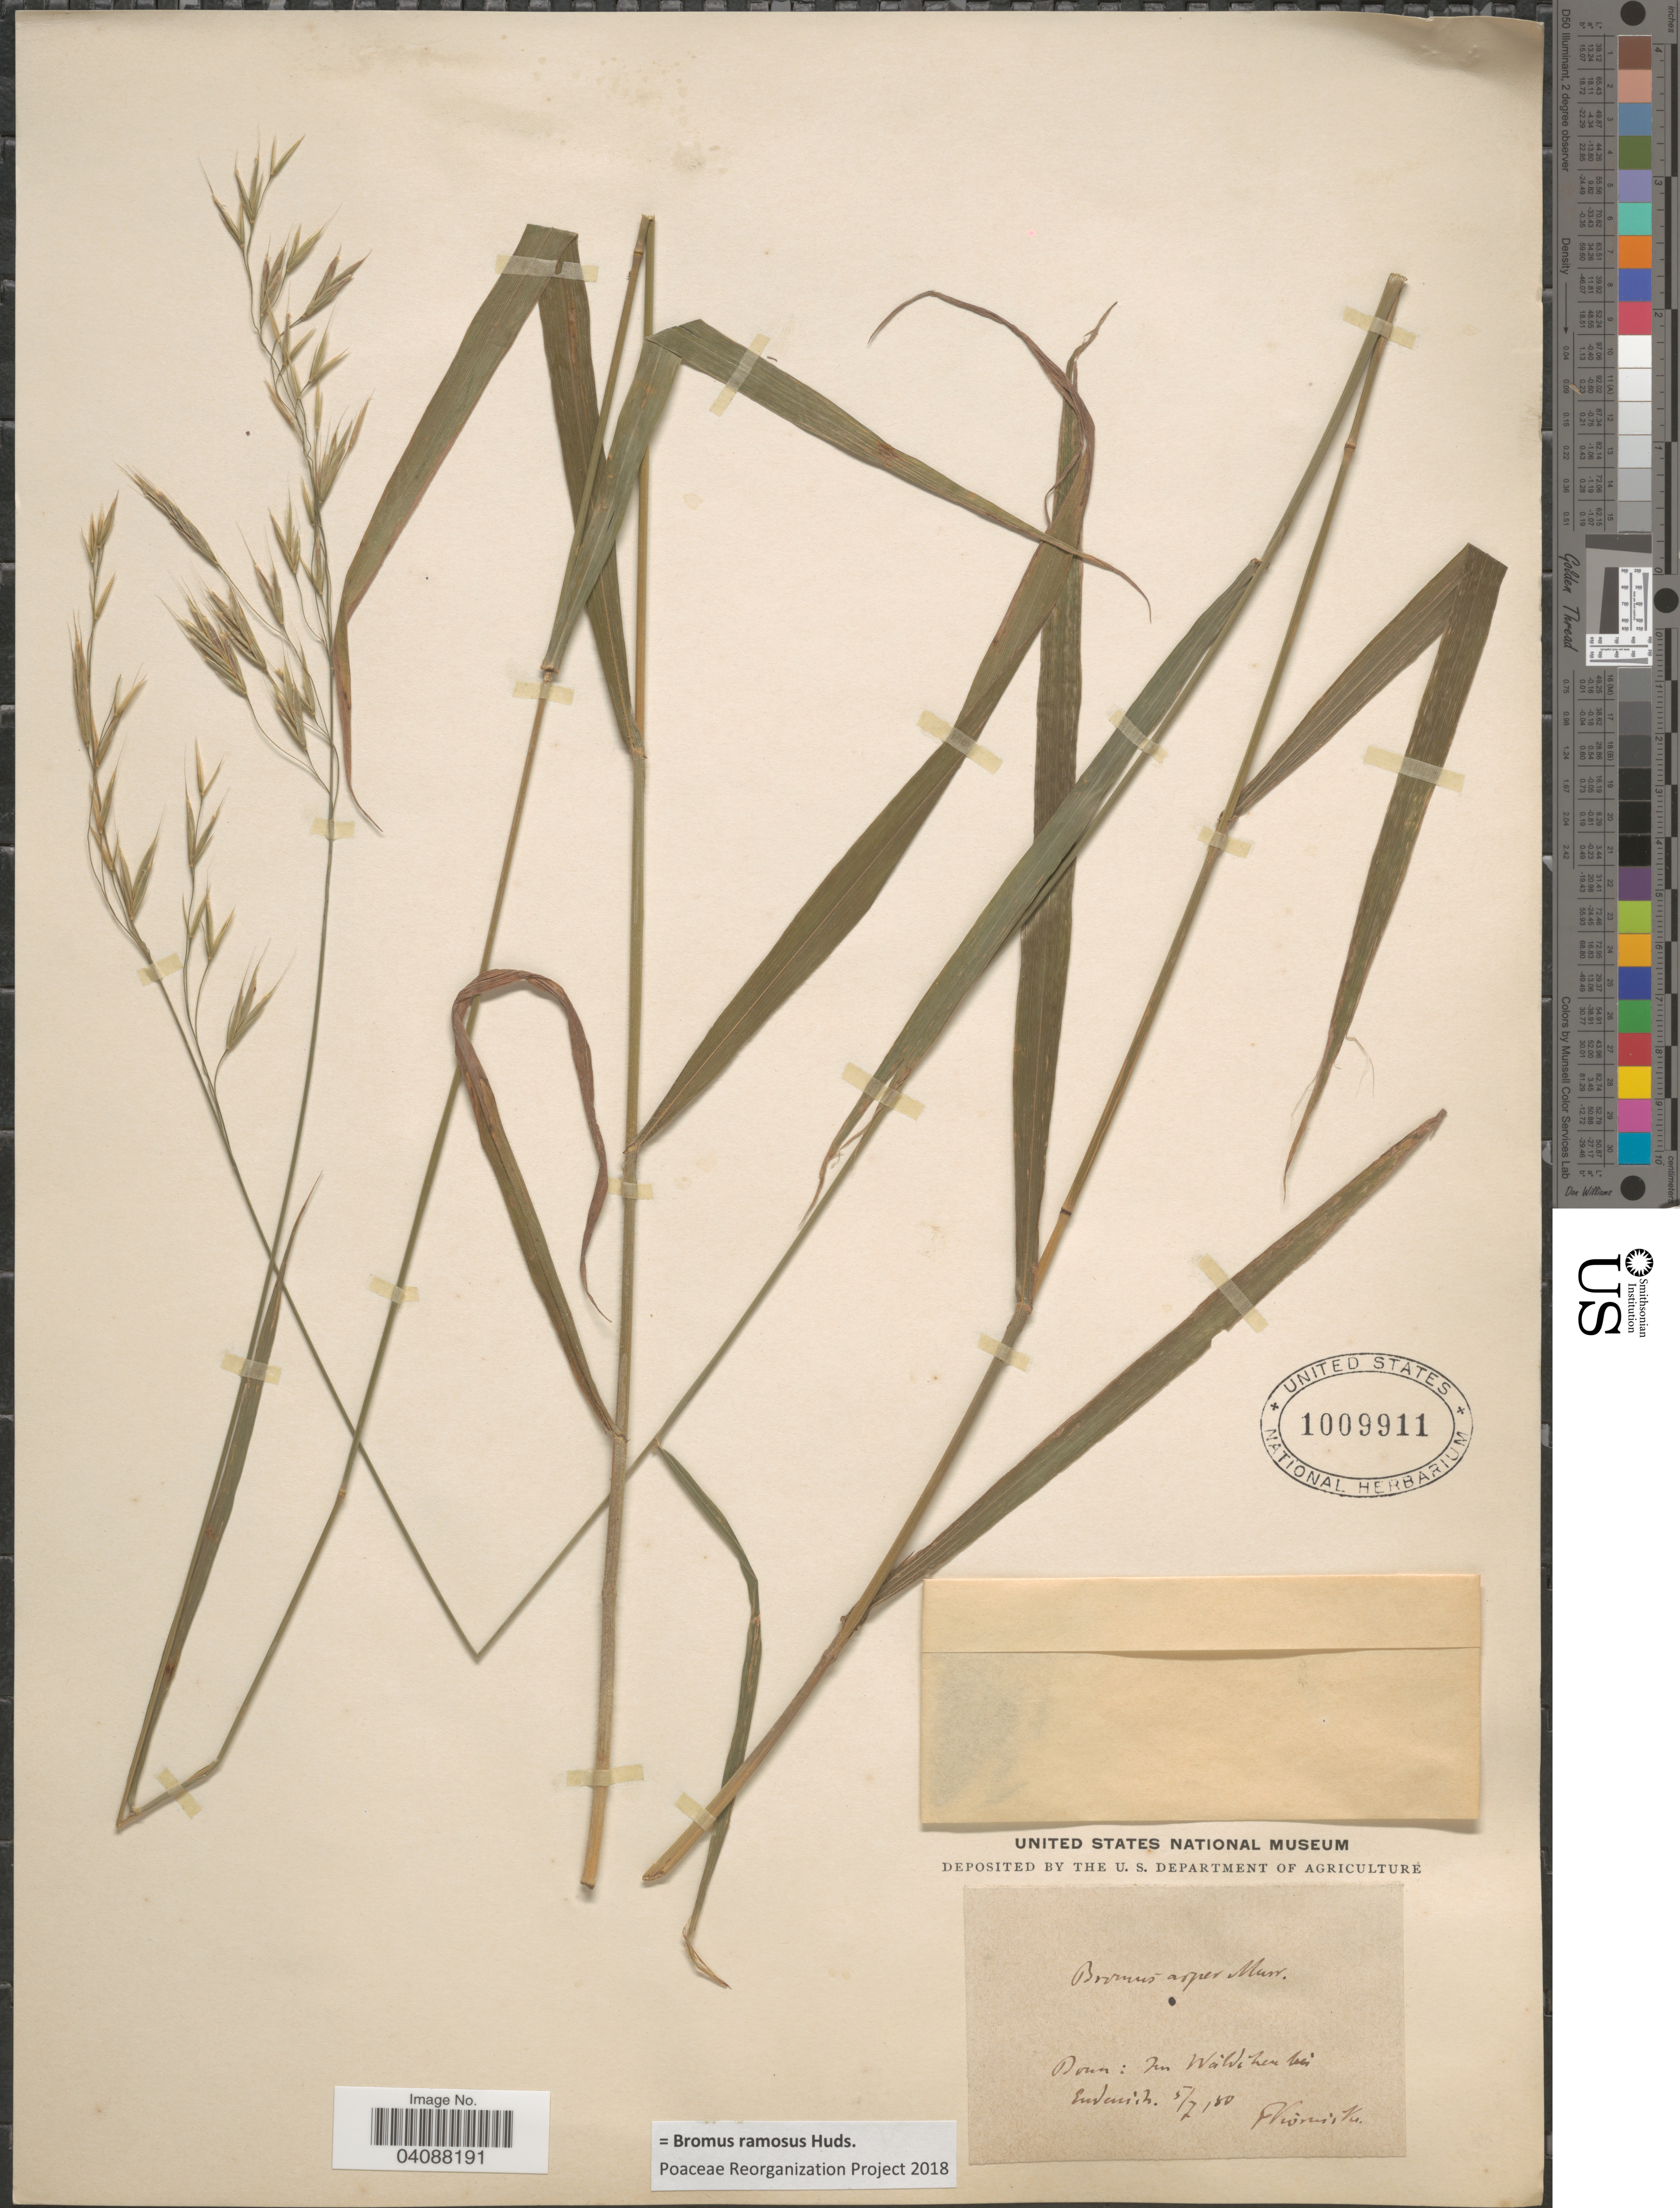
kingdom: Plantae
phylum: Tracheophyta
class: Liliopsida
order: Poales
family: Poaceae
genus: Bromus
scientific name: Bromus ramosus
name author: Huds.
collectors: Koninke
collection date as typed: Transcribed d/m/y: 5/7/80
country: Germany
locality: Bonn: Im Wäldchen bei [illegible text].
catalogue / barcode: US 1009911